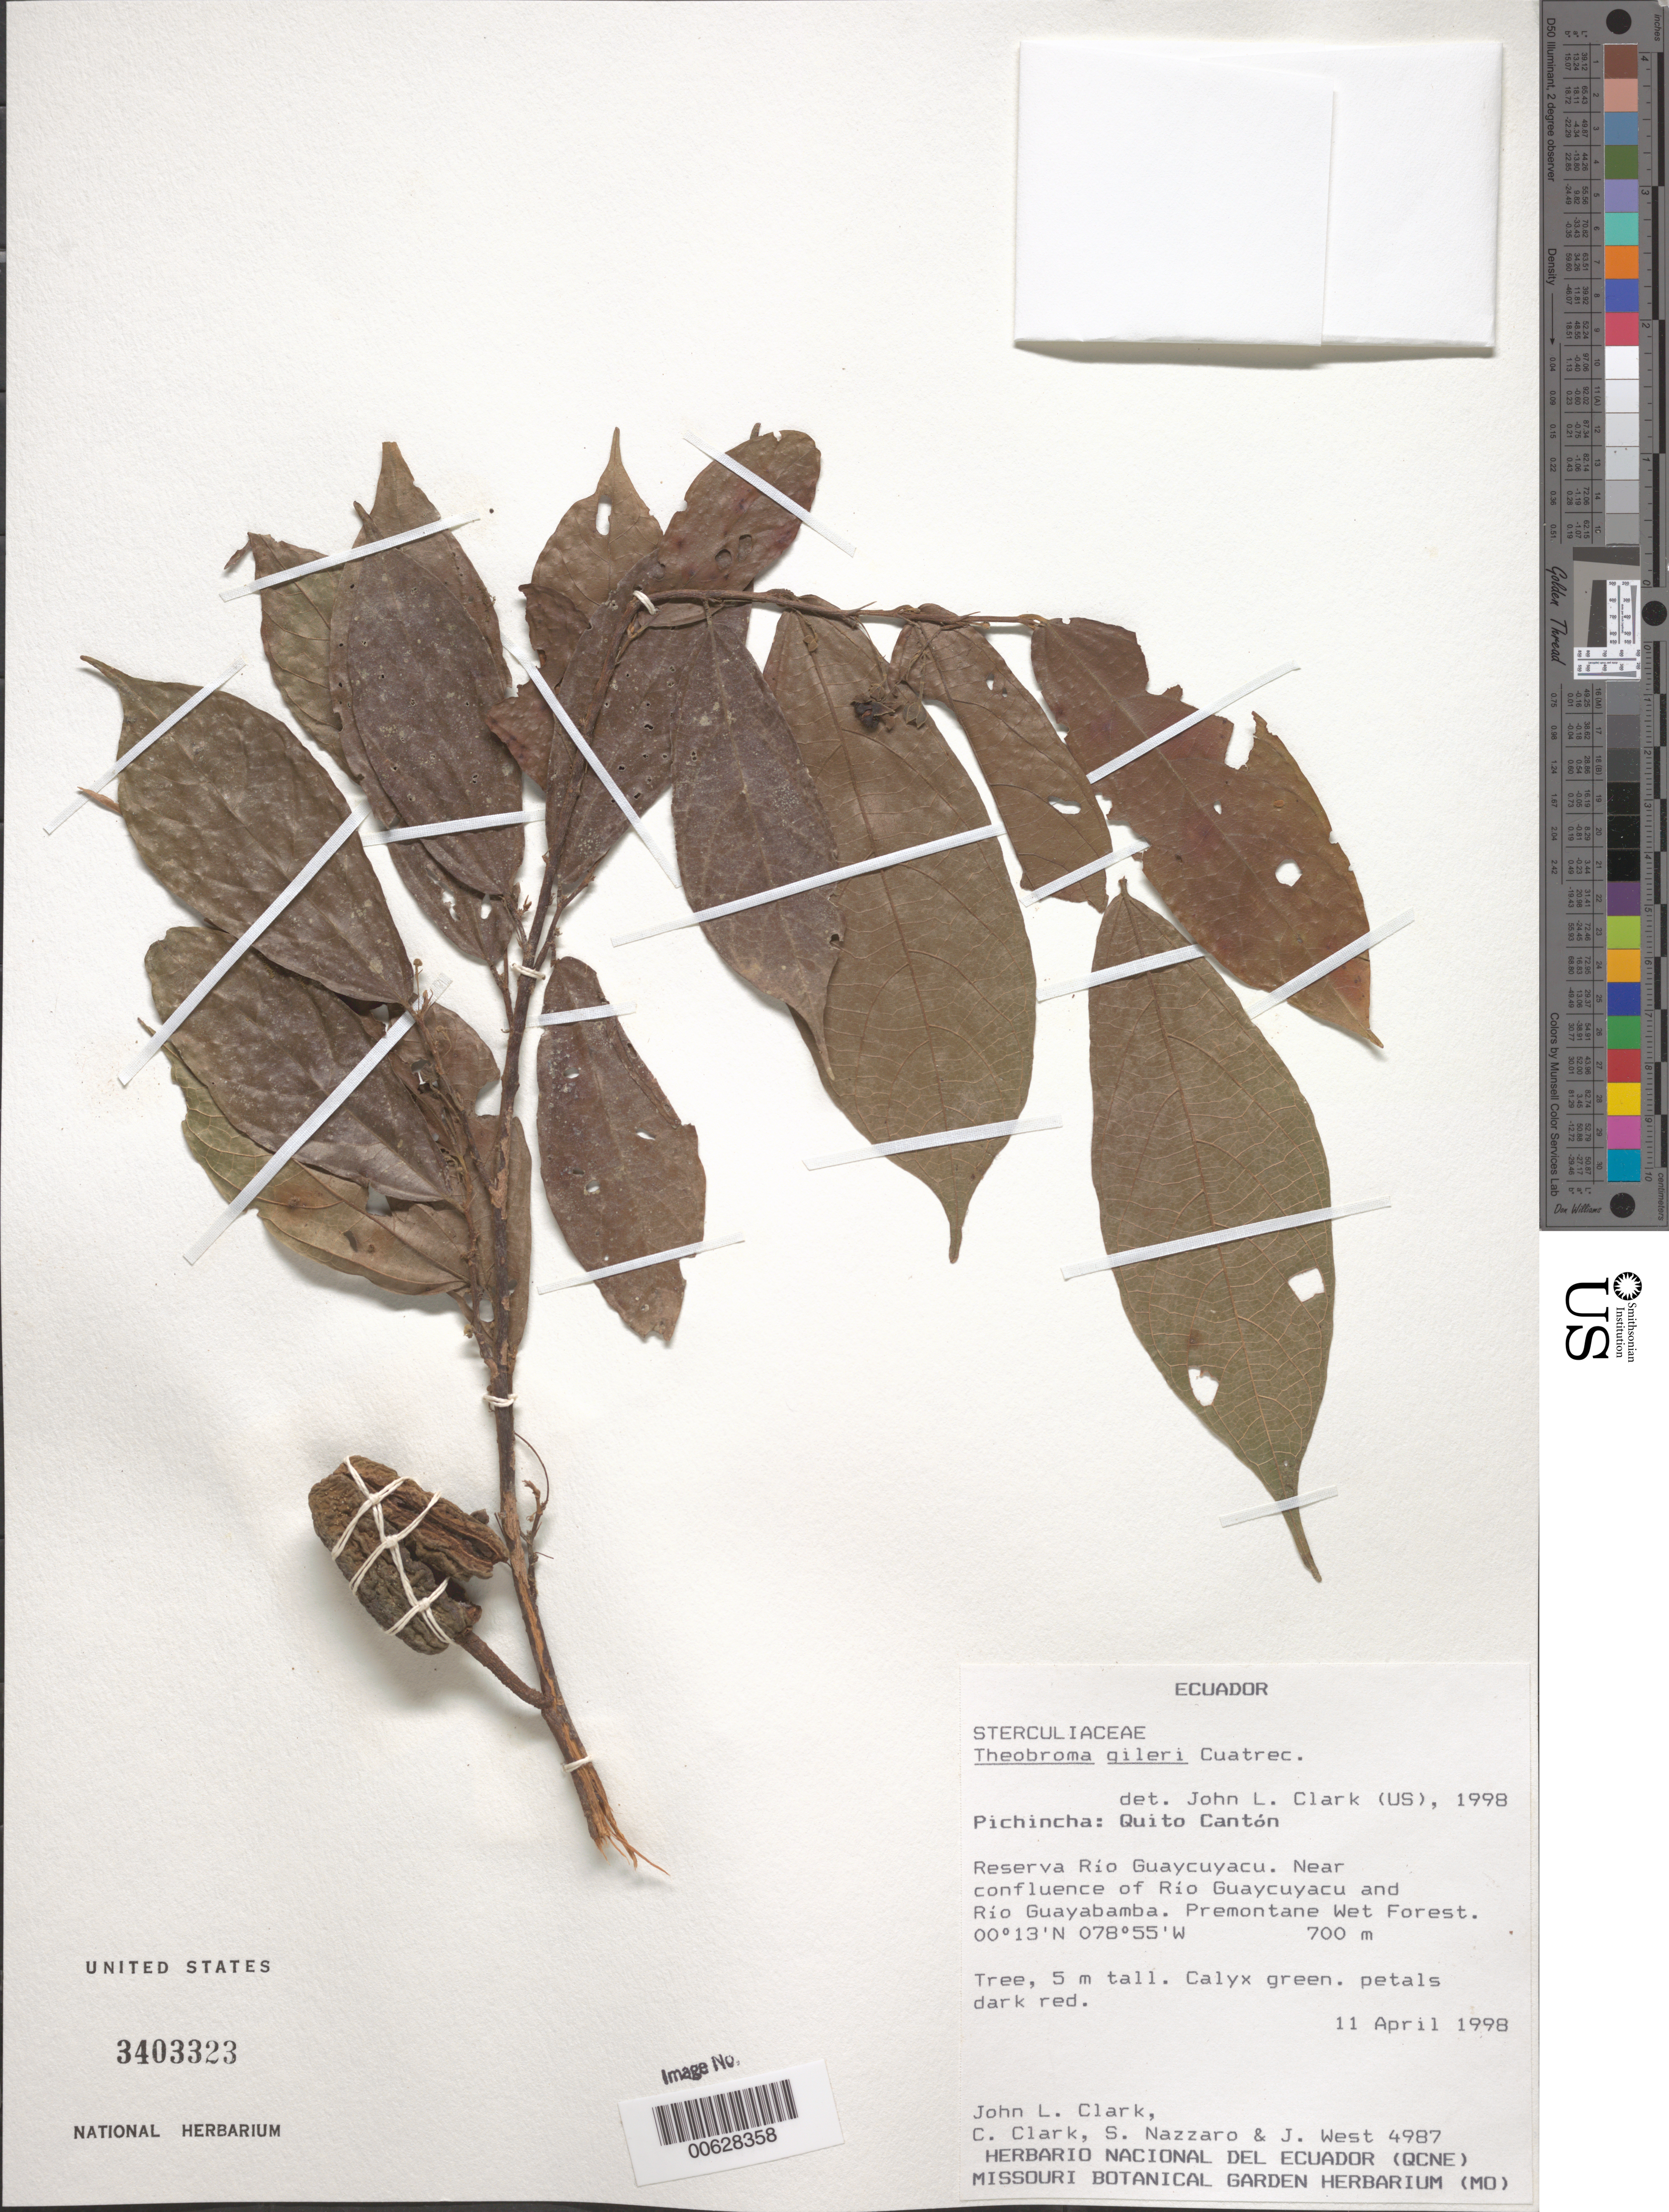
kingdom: Plantae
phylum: Tracheophyta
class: Magnoliopsida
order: Malvales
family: Malvaceae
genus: Theobroma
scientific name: Theobroma gileri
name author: Cuatrec.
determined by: Clark, J. L., (SEL), The Marie Selby Botanical Garden (UNITED STATES)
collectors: J. L. Clark, C. Clark, S. Nazzaro & J. West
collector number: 4987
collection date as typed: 11 Apr 1998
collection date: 1998-04-11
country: Ecuador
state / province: Pichincha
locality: Quito Cantón. Reserva Río Guaycuyacu, near confluence of Río Guaycuyacu and Río Guayabamba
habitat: Premontane wet forest.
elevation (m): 700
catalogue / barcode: US 3403323